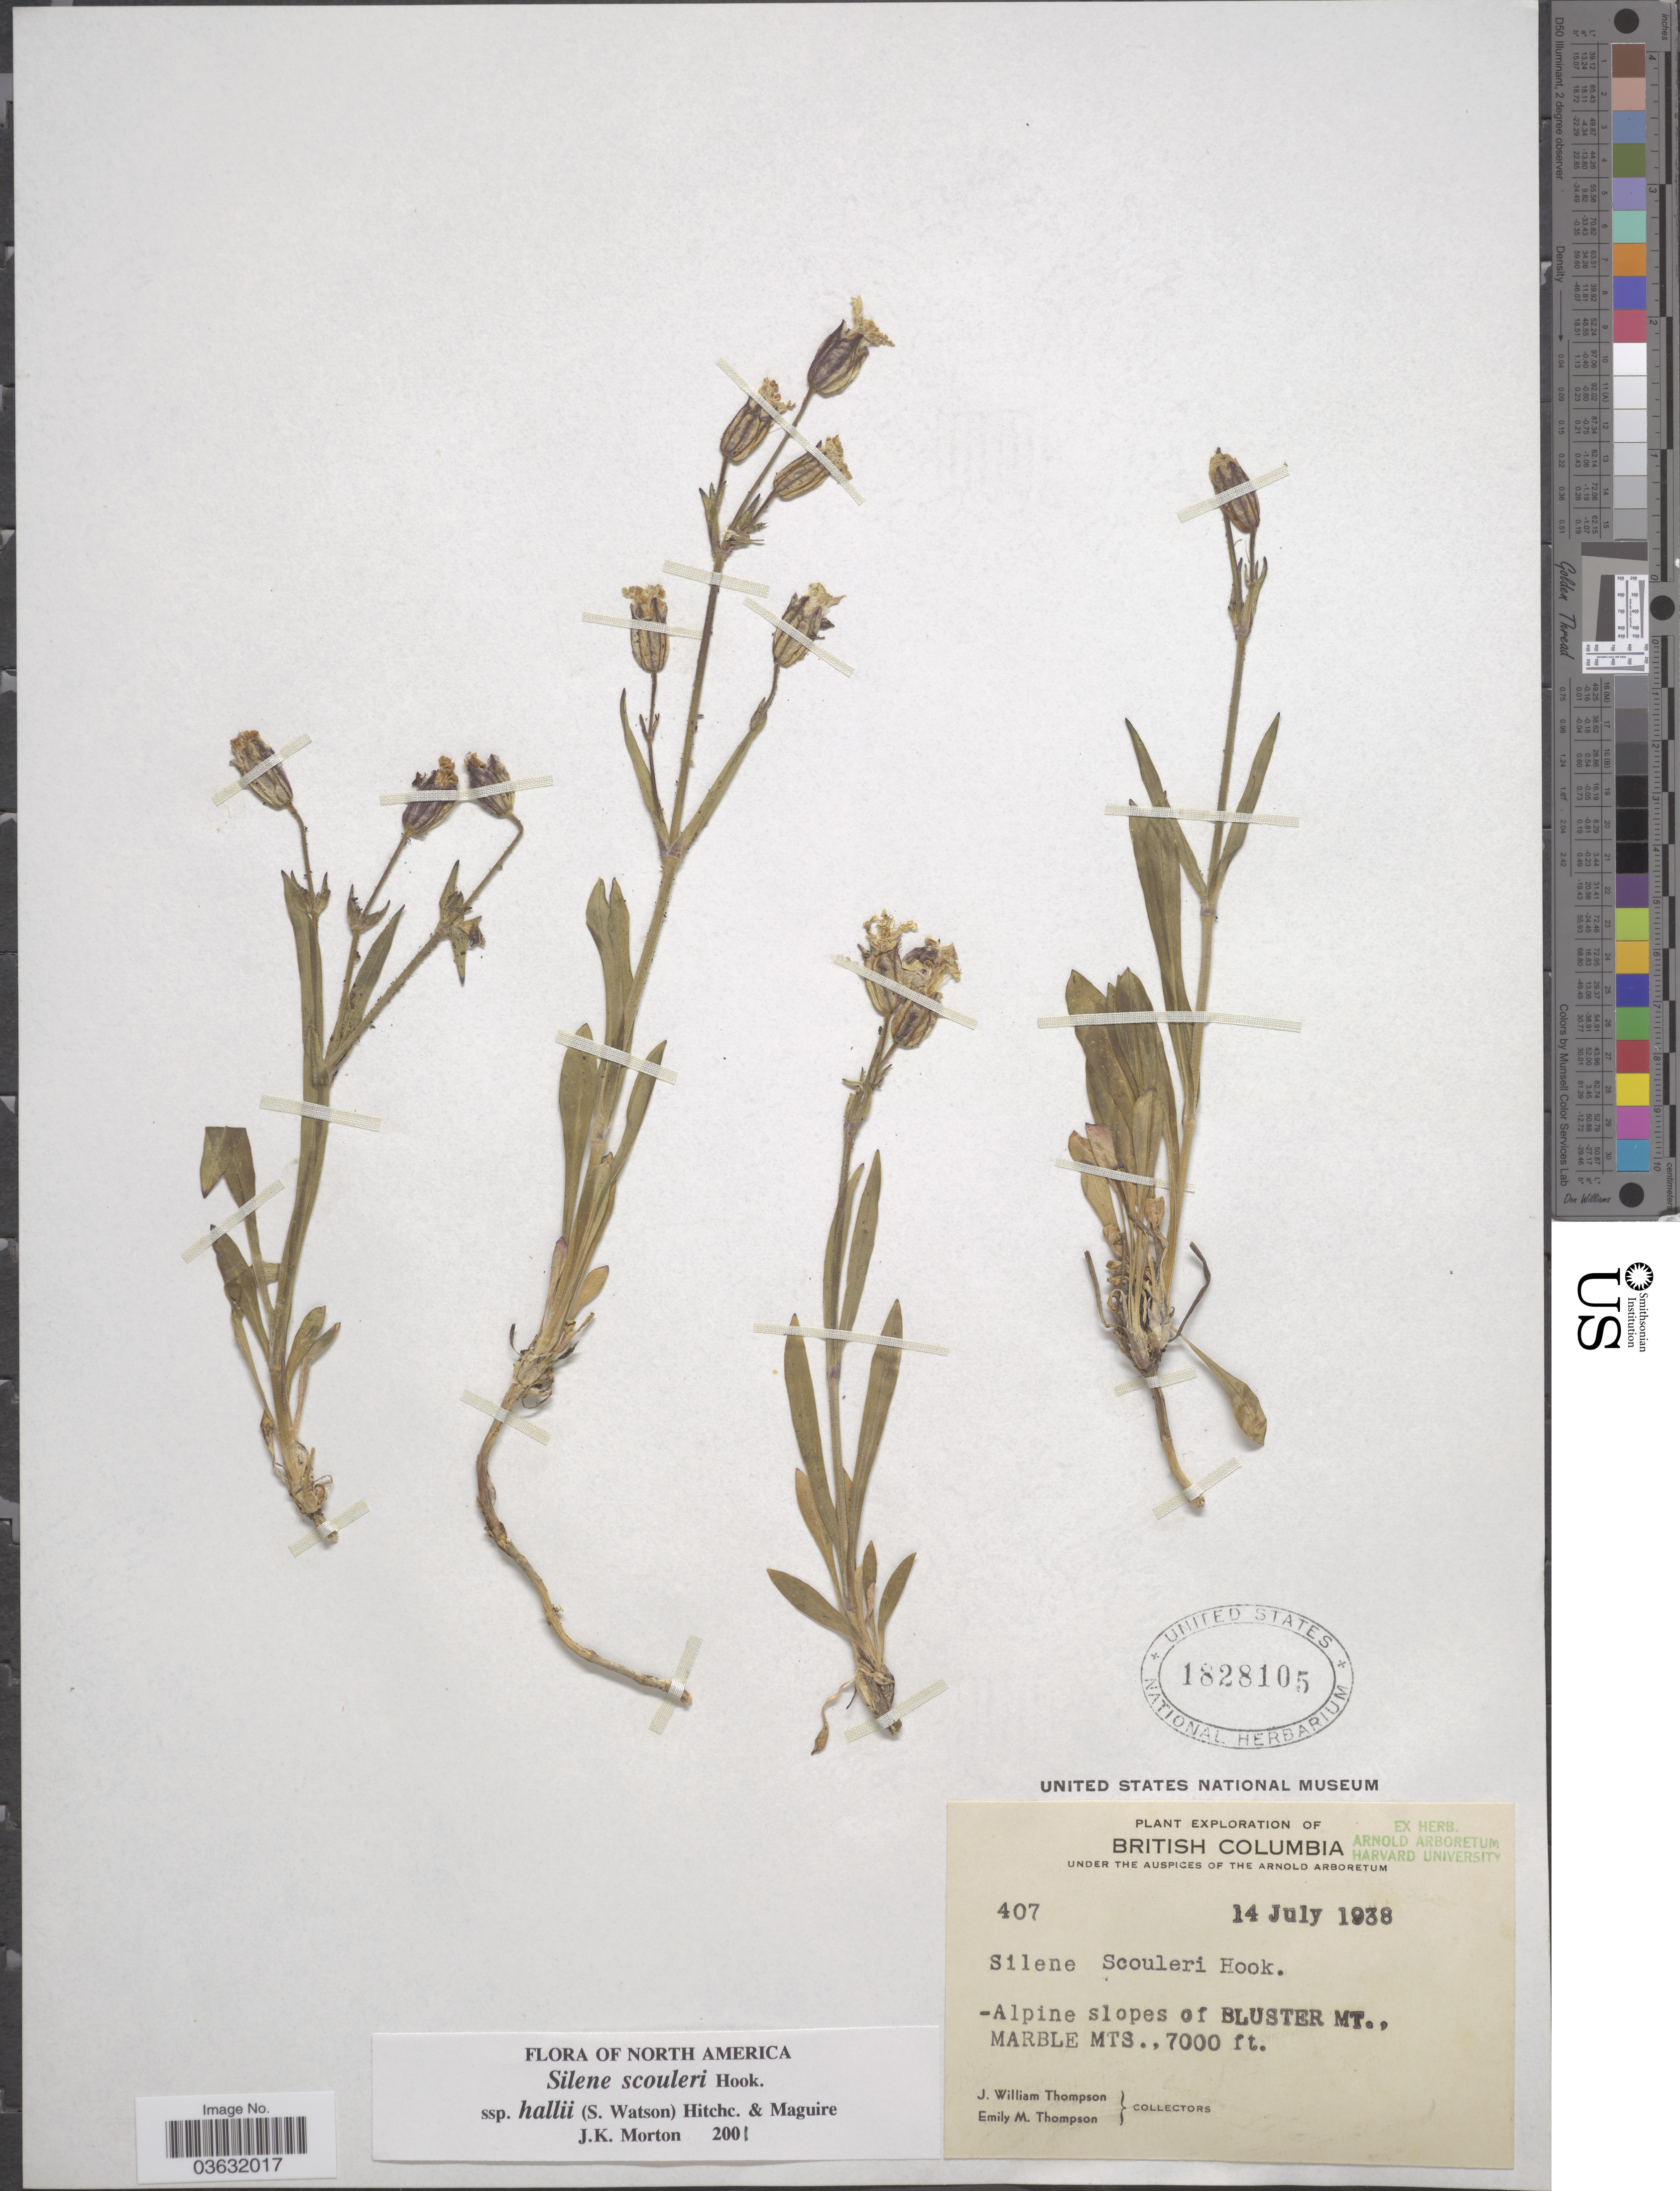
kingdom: Plantae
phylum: Tracheophyta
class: Magnoliopsida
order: Caryophyllales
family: Caryophyllaceae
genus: Silene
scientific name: Silene scouleri subsp. hallii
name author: (S. Watson) C.L. Hitchc. & Maguire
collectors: J. W. Thompson & E. M. Thompson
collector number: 407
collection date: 1938-07-14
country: Canada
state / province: British Columbia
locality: Alpine slopes of Bluster Mt., Marble Mts.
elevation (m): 2134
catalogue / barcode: US 1828105